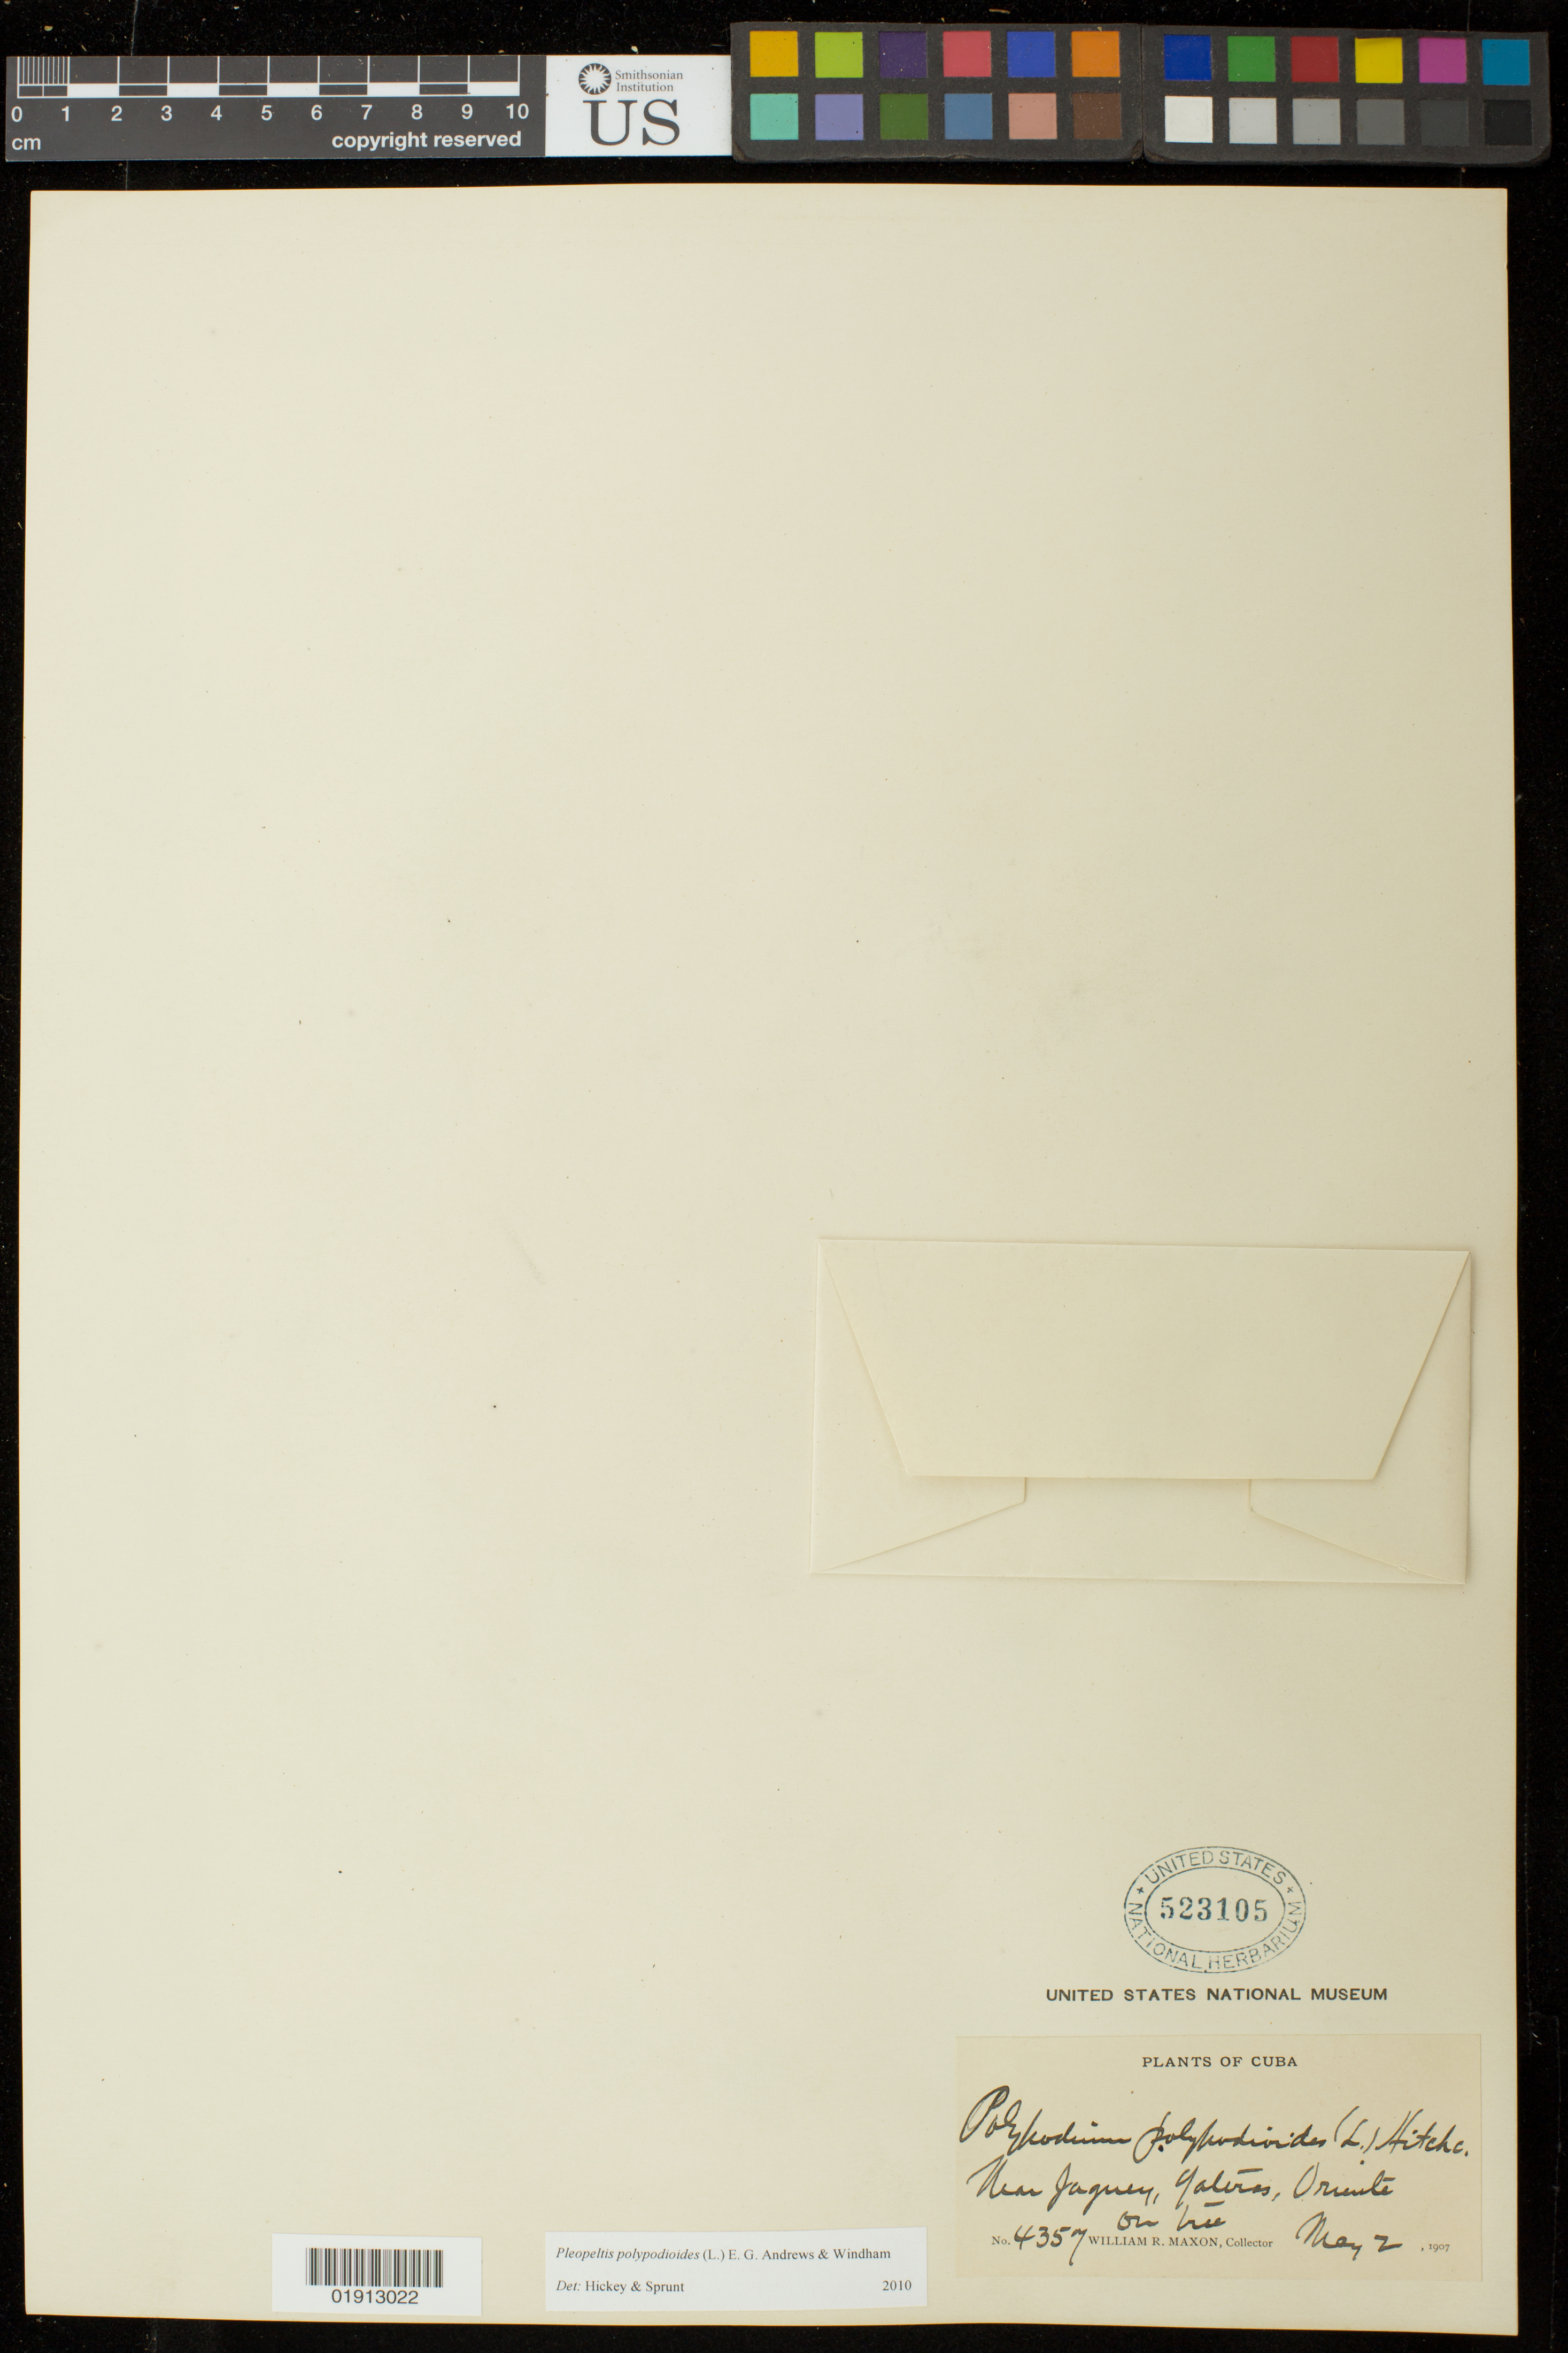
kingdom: Plantae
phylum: Tracheophyta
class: Polypodiopsida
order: Polypodiales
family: Polypodiaceae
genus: Pleopeltis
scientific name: Pleopeltis polypodioides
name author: (L.) E.G. Andrews & Windham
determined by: Hickey, R. J.; Sprunt, S. V.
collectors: W. R. Maxon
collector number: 4357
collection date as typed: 02 May 1907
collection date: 1907-05-02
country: Cuba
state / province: Oriente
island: Cuba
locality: Near Jaguey, Yateras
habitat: On tree.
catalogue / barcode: US 523105